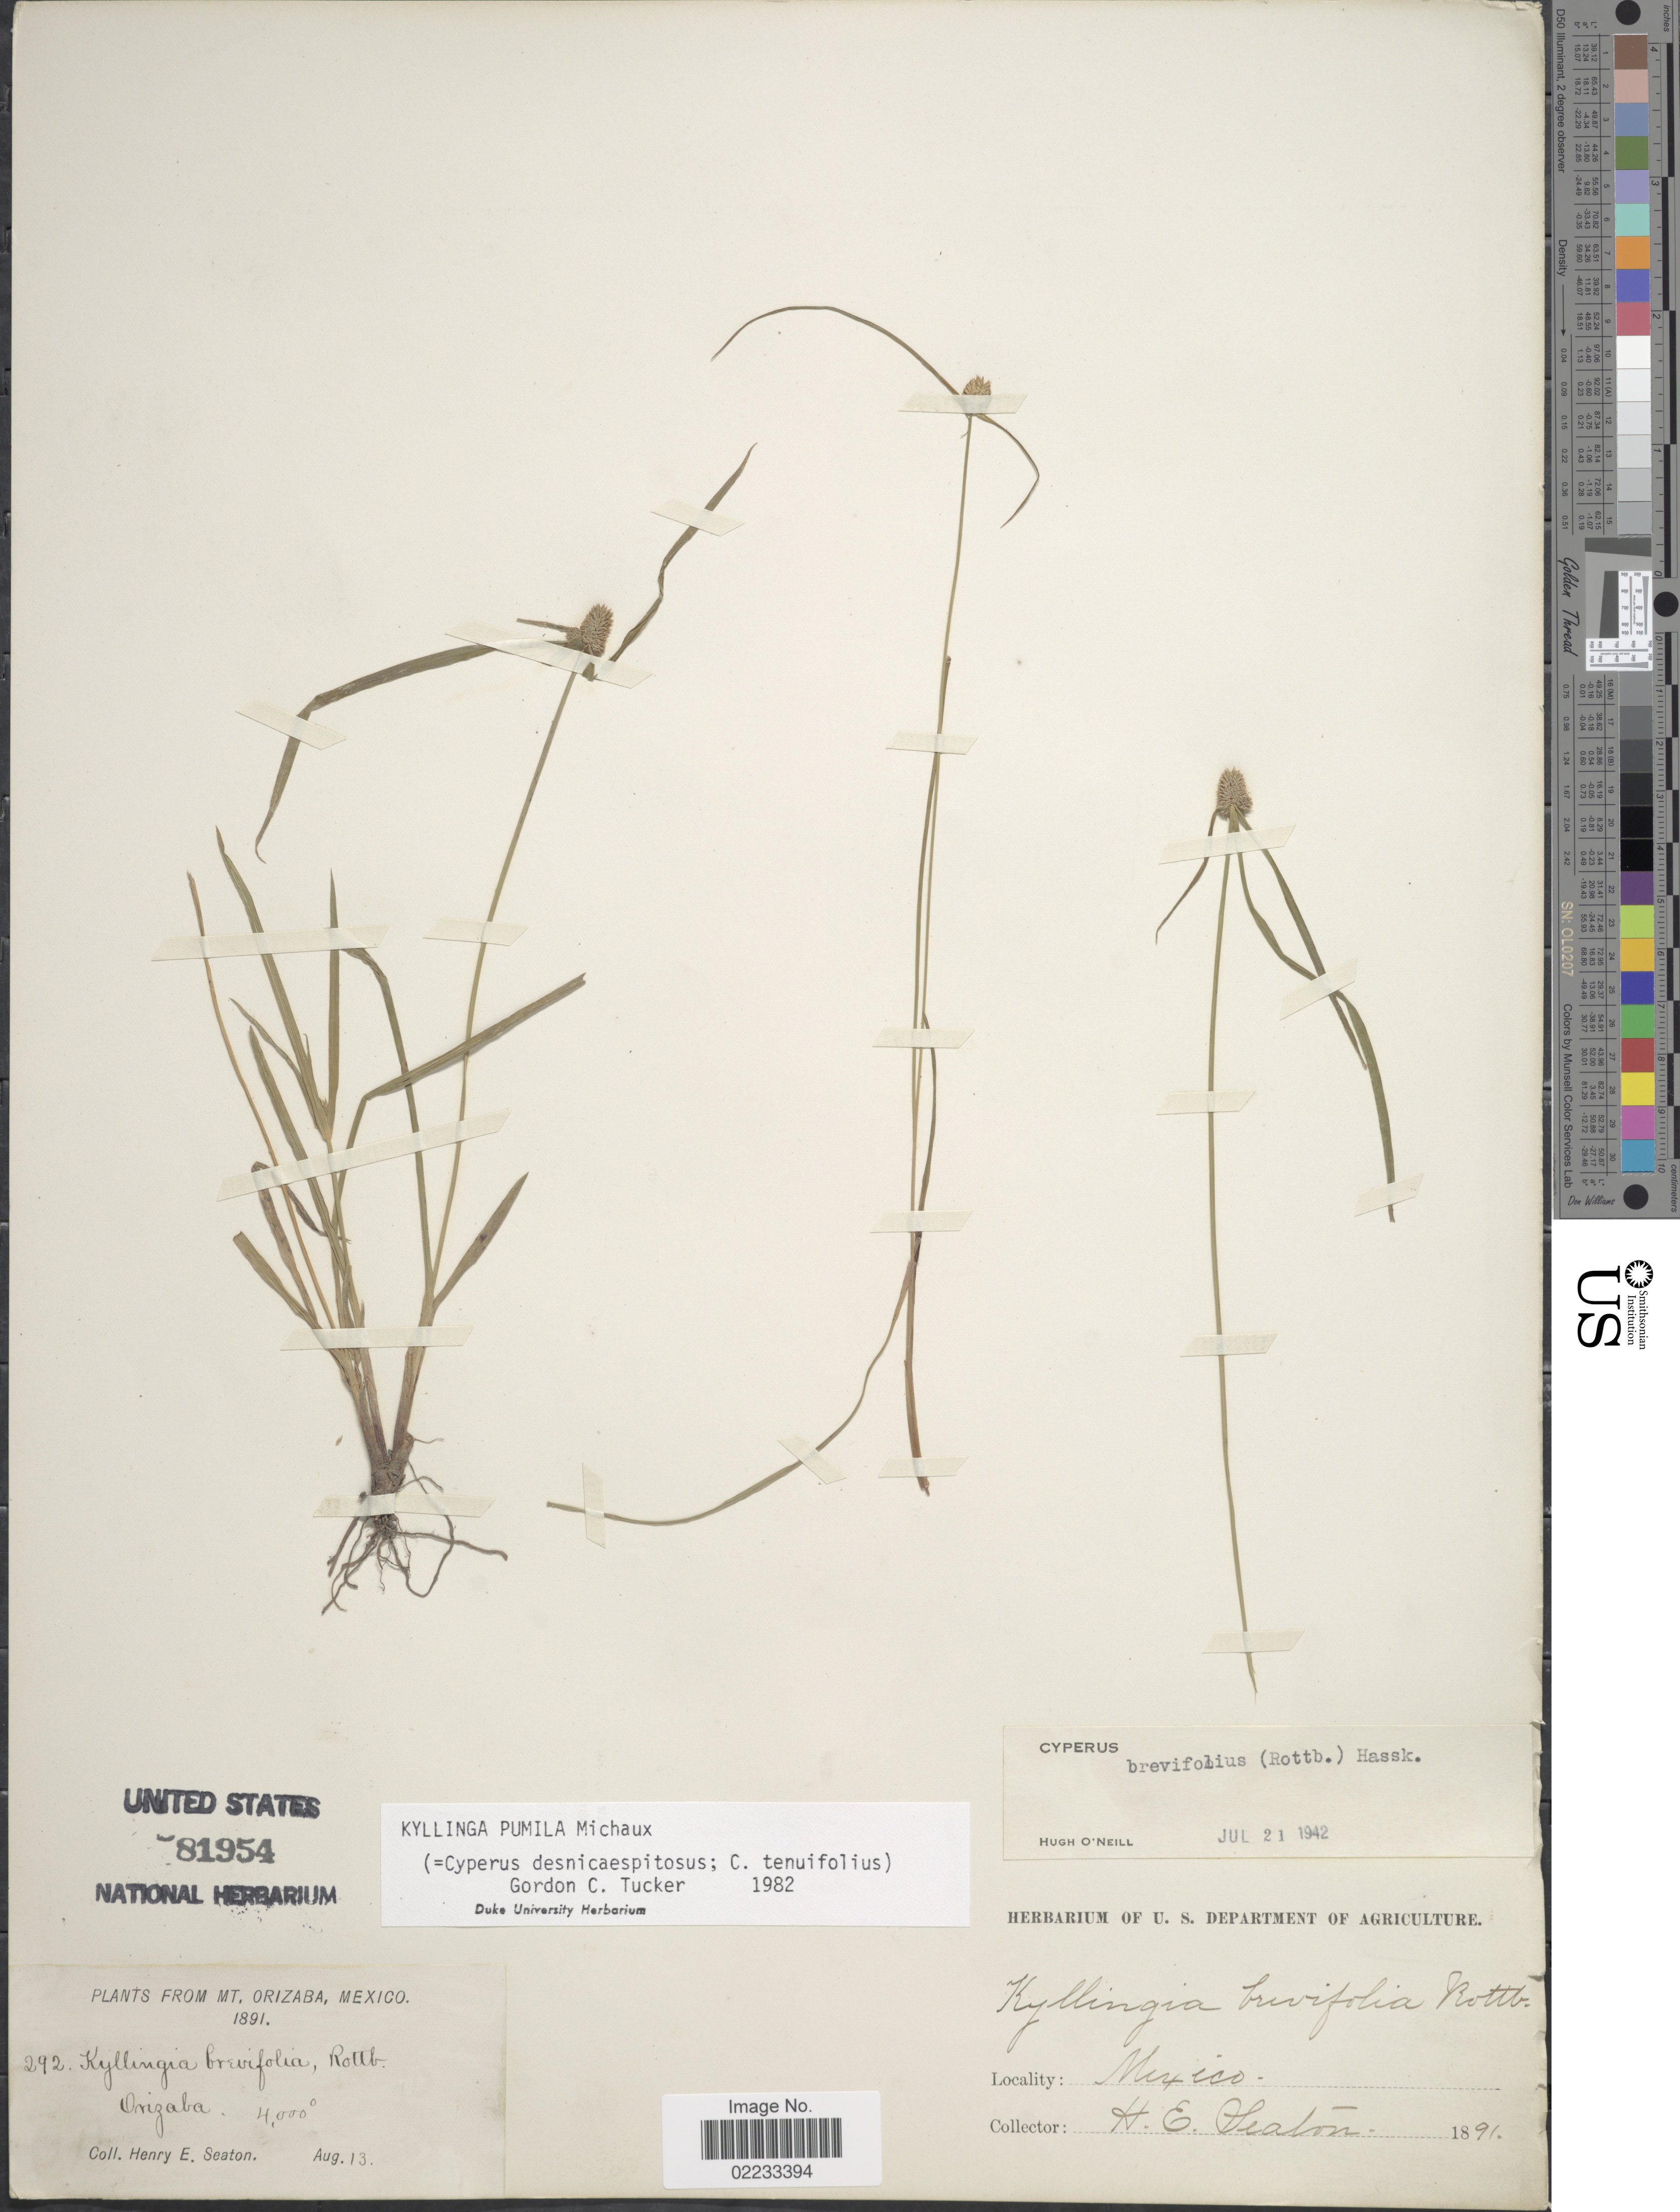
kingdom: Plantae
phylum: Tracheophyta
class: Liliopsida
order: Poales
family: Cyperaceae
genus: Cyperus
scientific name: Cyperus hortensis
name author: (Salzm. ex Steud.) Dorr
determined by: Strong, Mark T., (BOT), Smithsonian Institution - National Museum of Natural History (UNITED STATES)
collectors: H. E. Seaton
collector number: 292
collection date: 1891-08-13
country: Mexico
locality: Mt. Orizaba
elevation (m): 1219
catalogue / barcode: US 81954